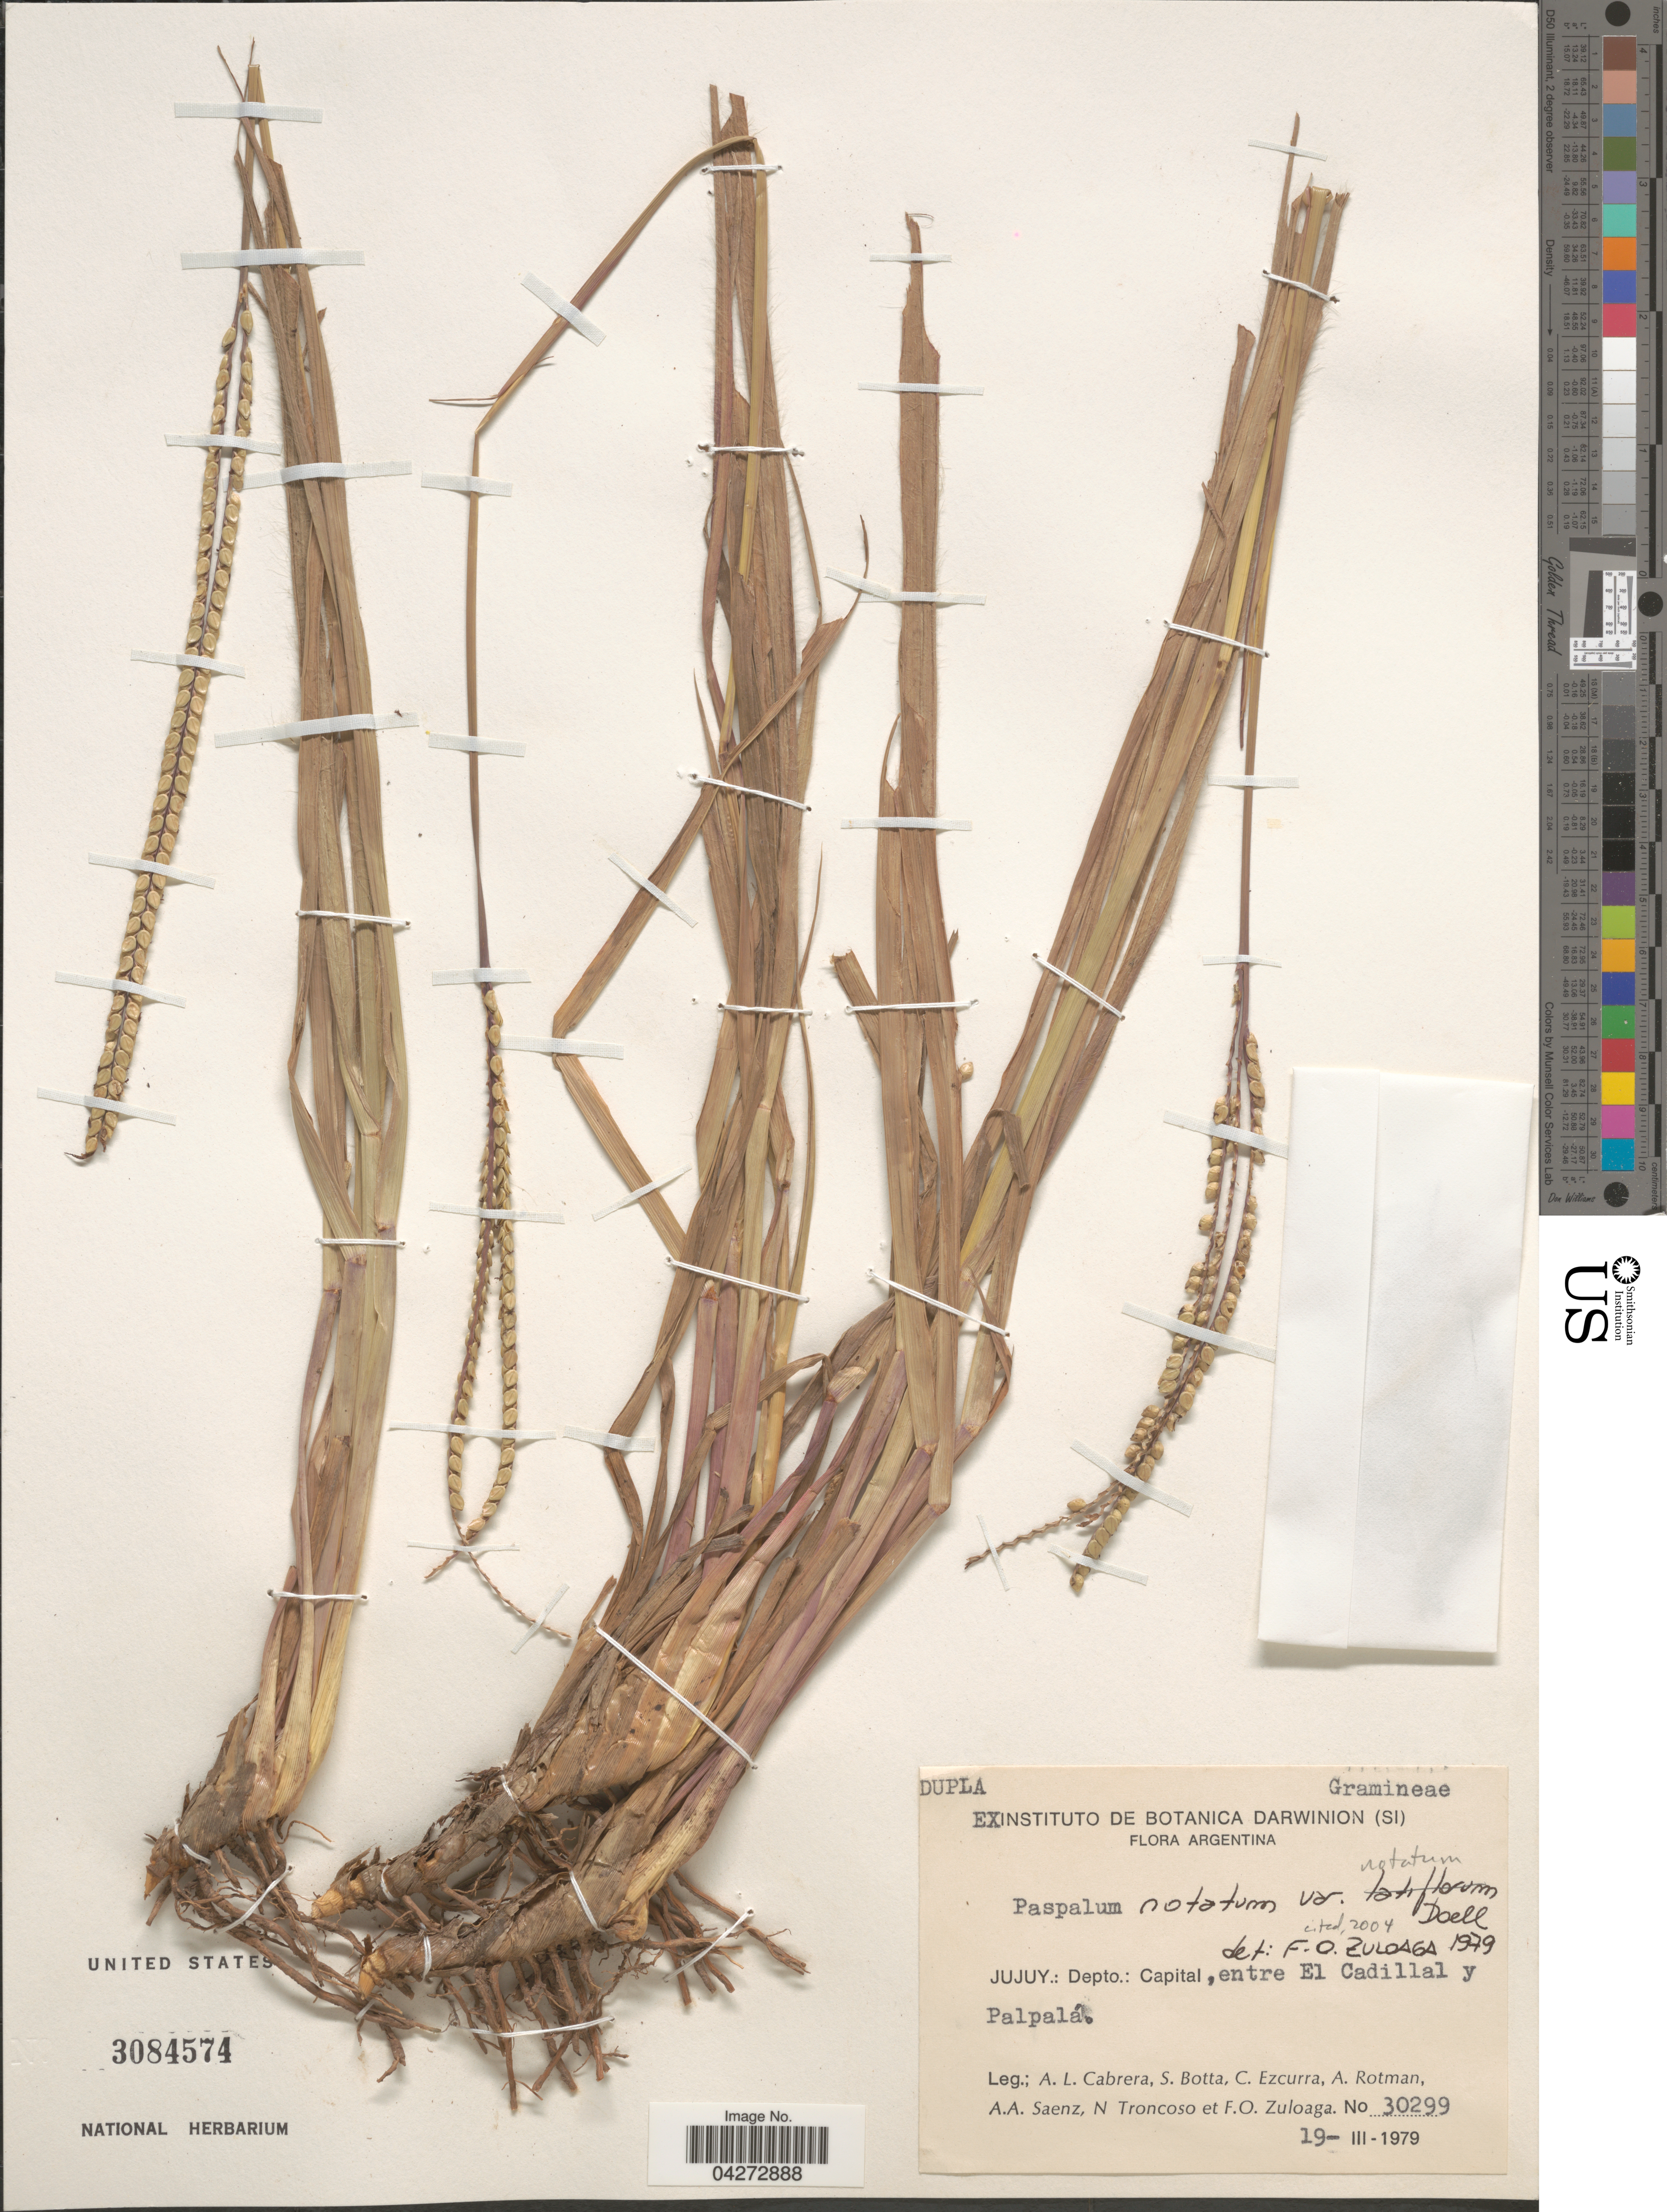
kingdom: Plantae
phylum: Tracheophyta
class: Liliopsida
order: Poales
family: Poaceae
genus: Paspalum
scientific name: Paspalum notatum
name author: Flüggé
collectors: A. L. Cabrera, S. Botta, C. Ezcurra, A. D. Rotman & et al.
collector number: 30299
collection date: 1979-03-19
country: Argentina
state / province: Jujuy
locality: Depto.: Capital, entre El Cadillal y Palpalá.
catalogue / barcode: US 3084574